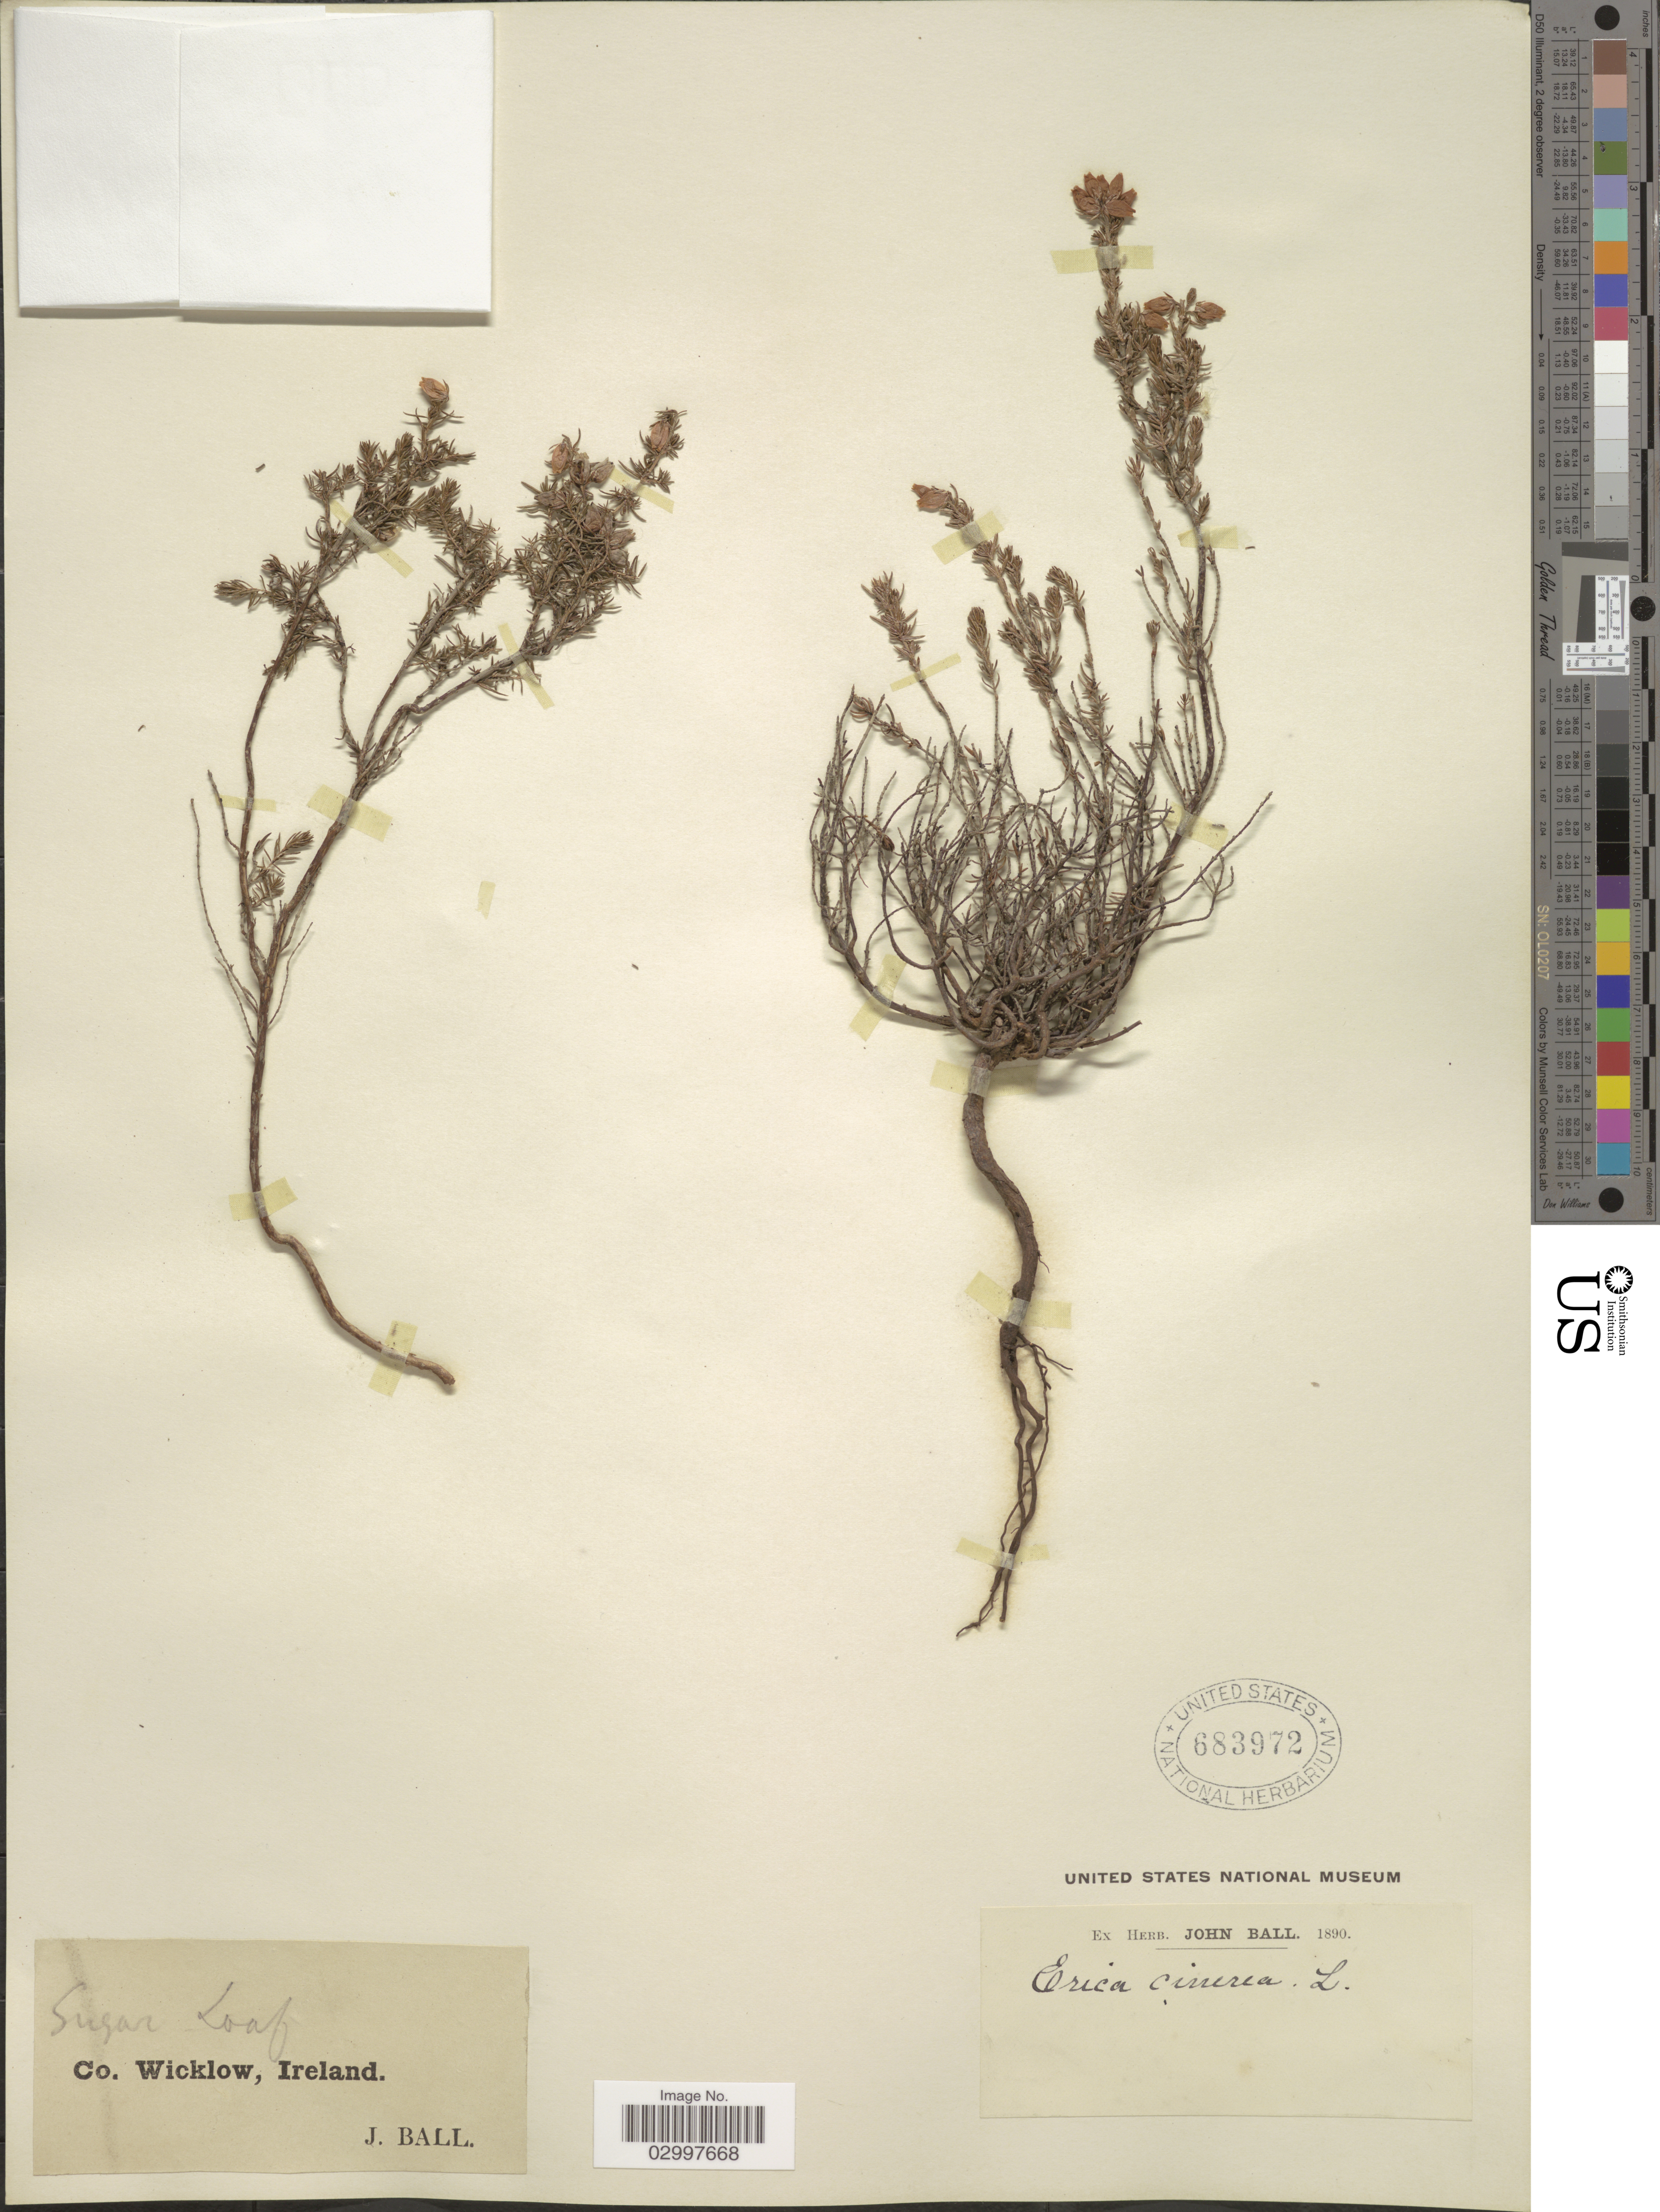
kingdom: Plantae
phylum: Tracheophyta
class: Magnoliopsida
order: Ericales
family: Ericaceae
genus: Erica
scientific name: Erica cinerea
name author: L.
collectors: J. Ball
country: Ireland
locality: Sugar Loaf. Co. Wicklow.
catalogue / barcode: US 683972